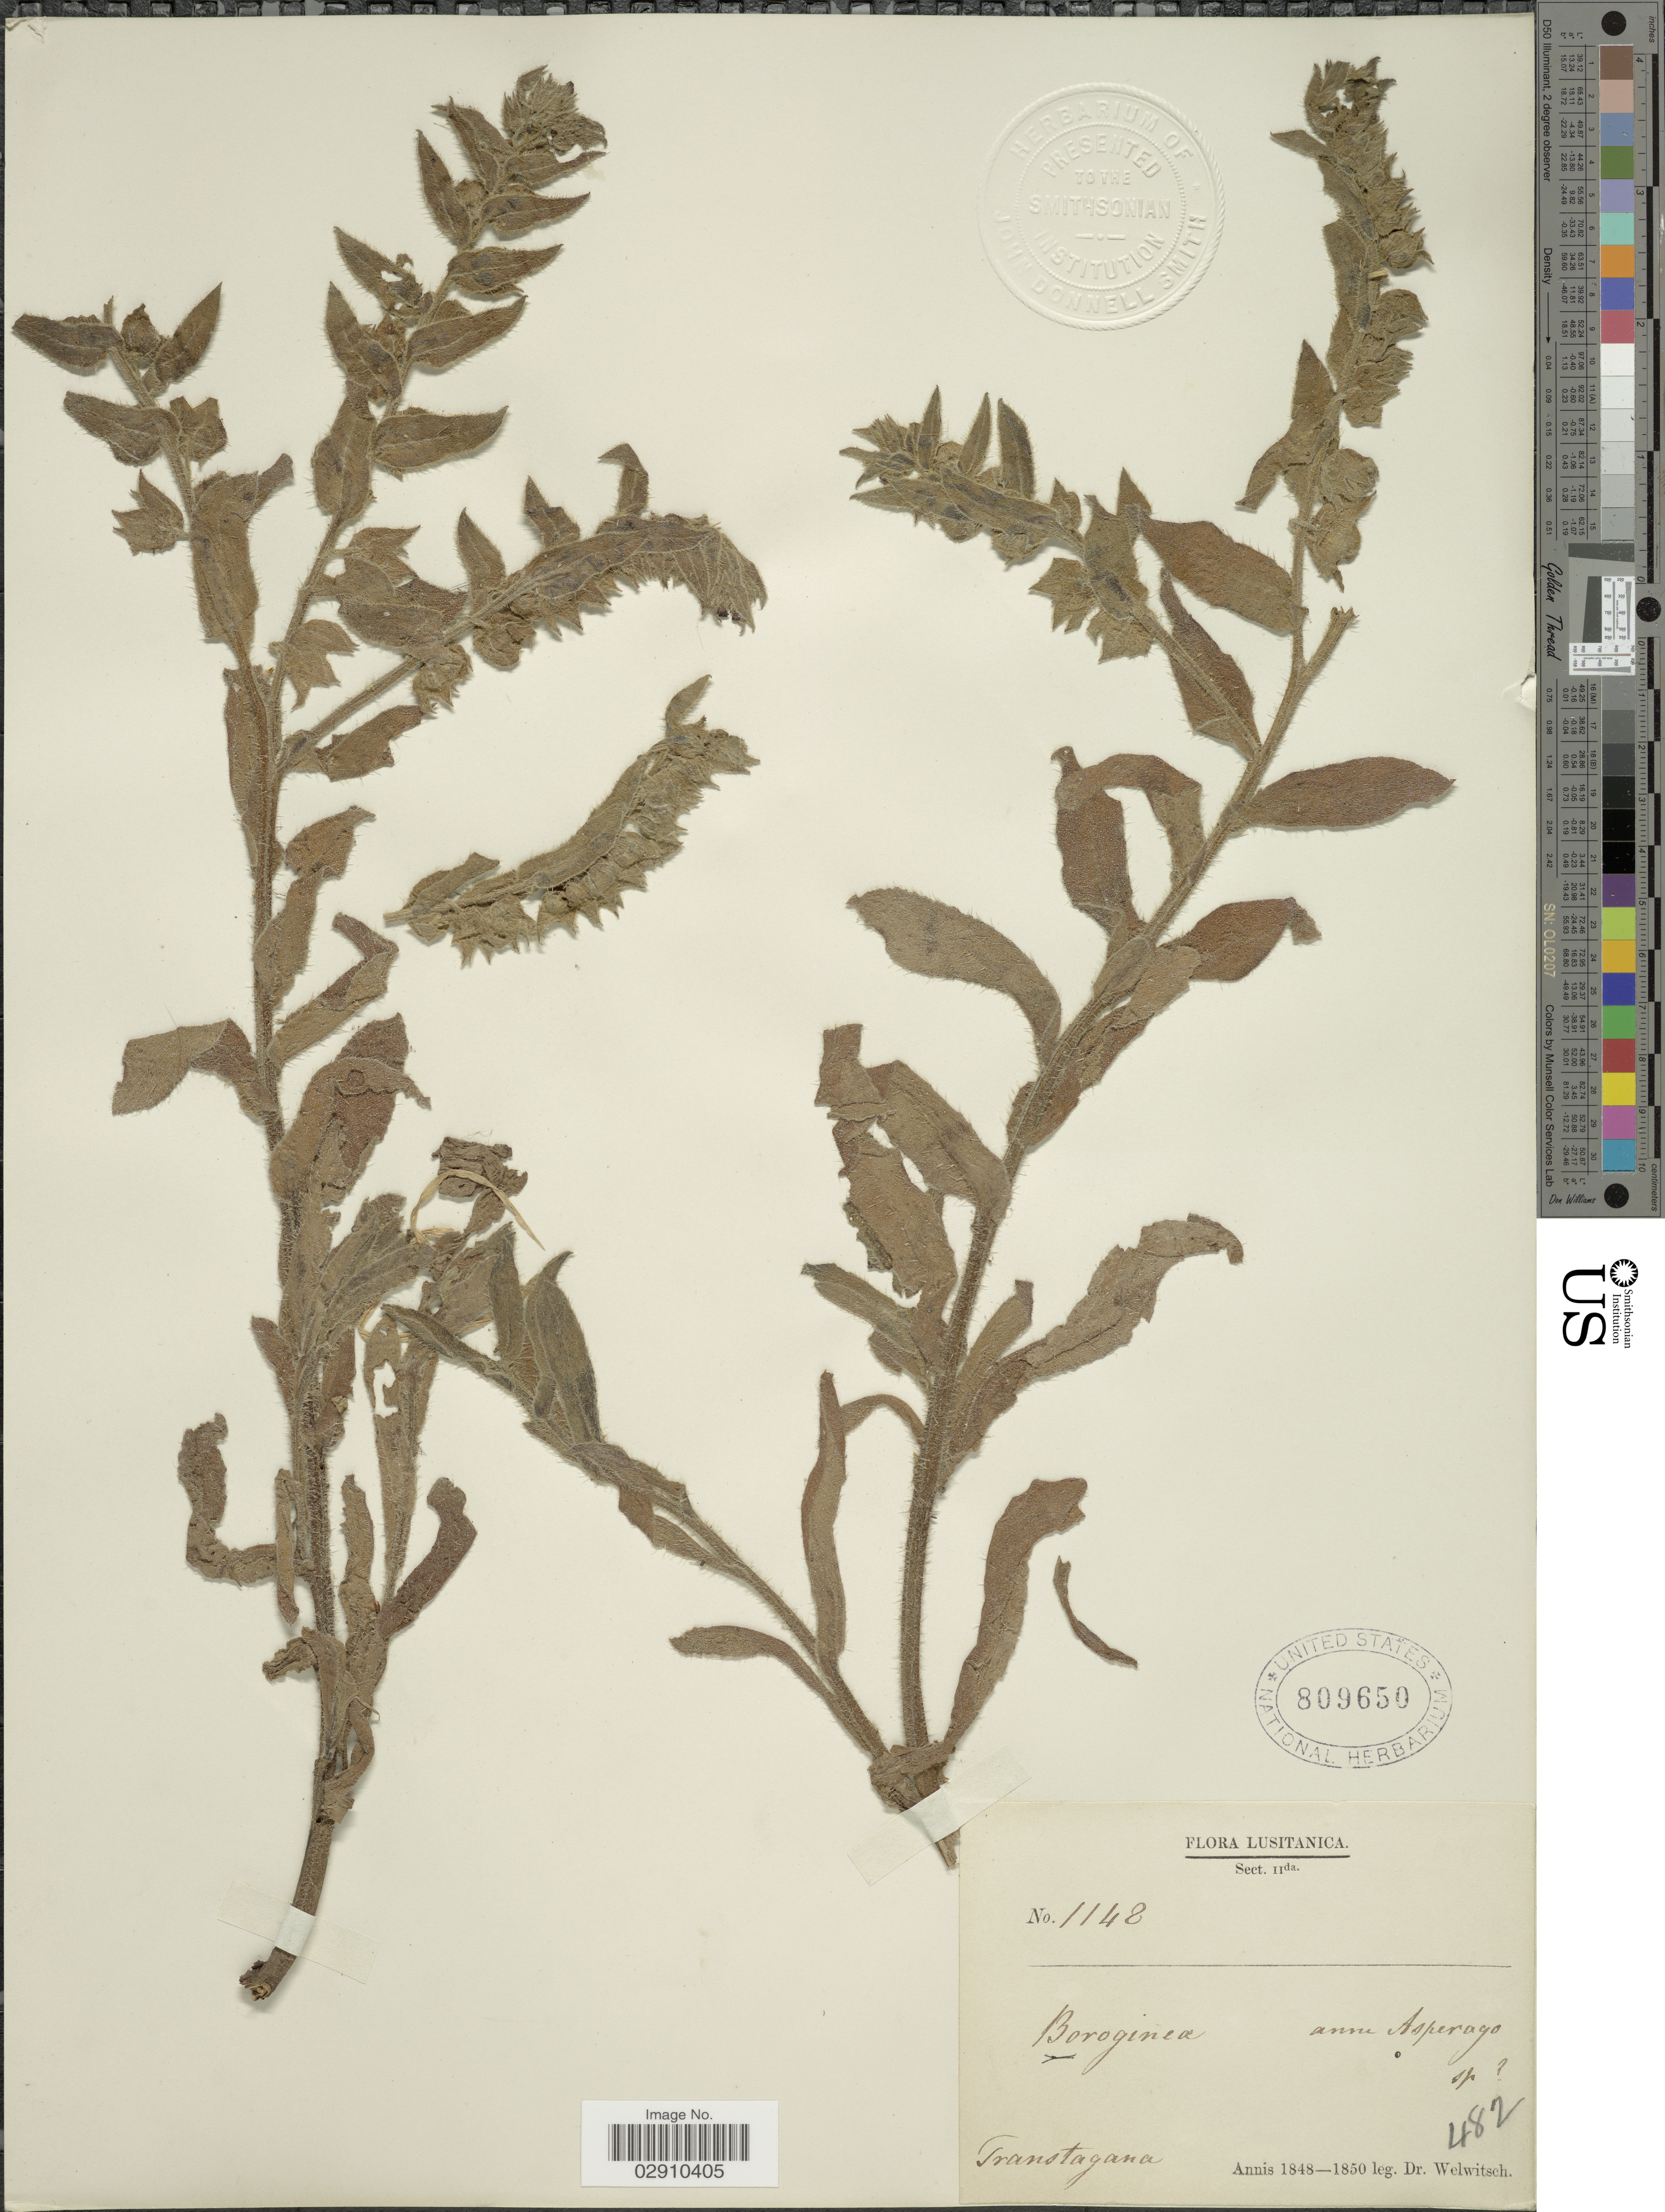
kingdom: Plantae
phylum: Tracheophyta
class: Magnoliopsida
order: Boraginales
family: Boraginaceae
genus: Nonea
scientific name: Nonea sp.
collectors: -. Welwitsch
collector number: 1148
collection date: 1848/1850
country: Portugal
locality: Lusitanica. Transtagana.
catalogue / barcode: US 809650